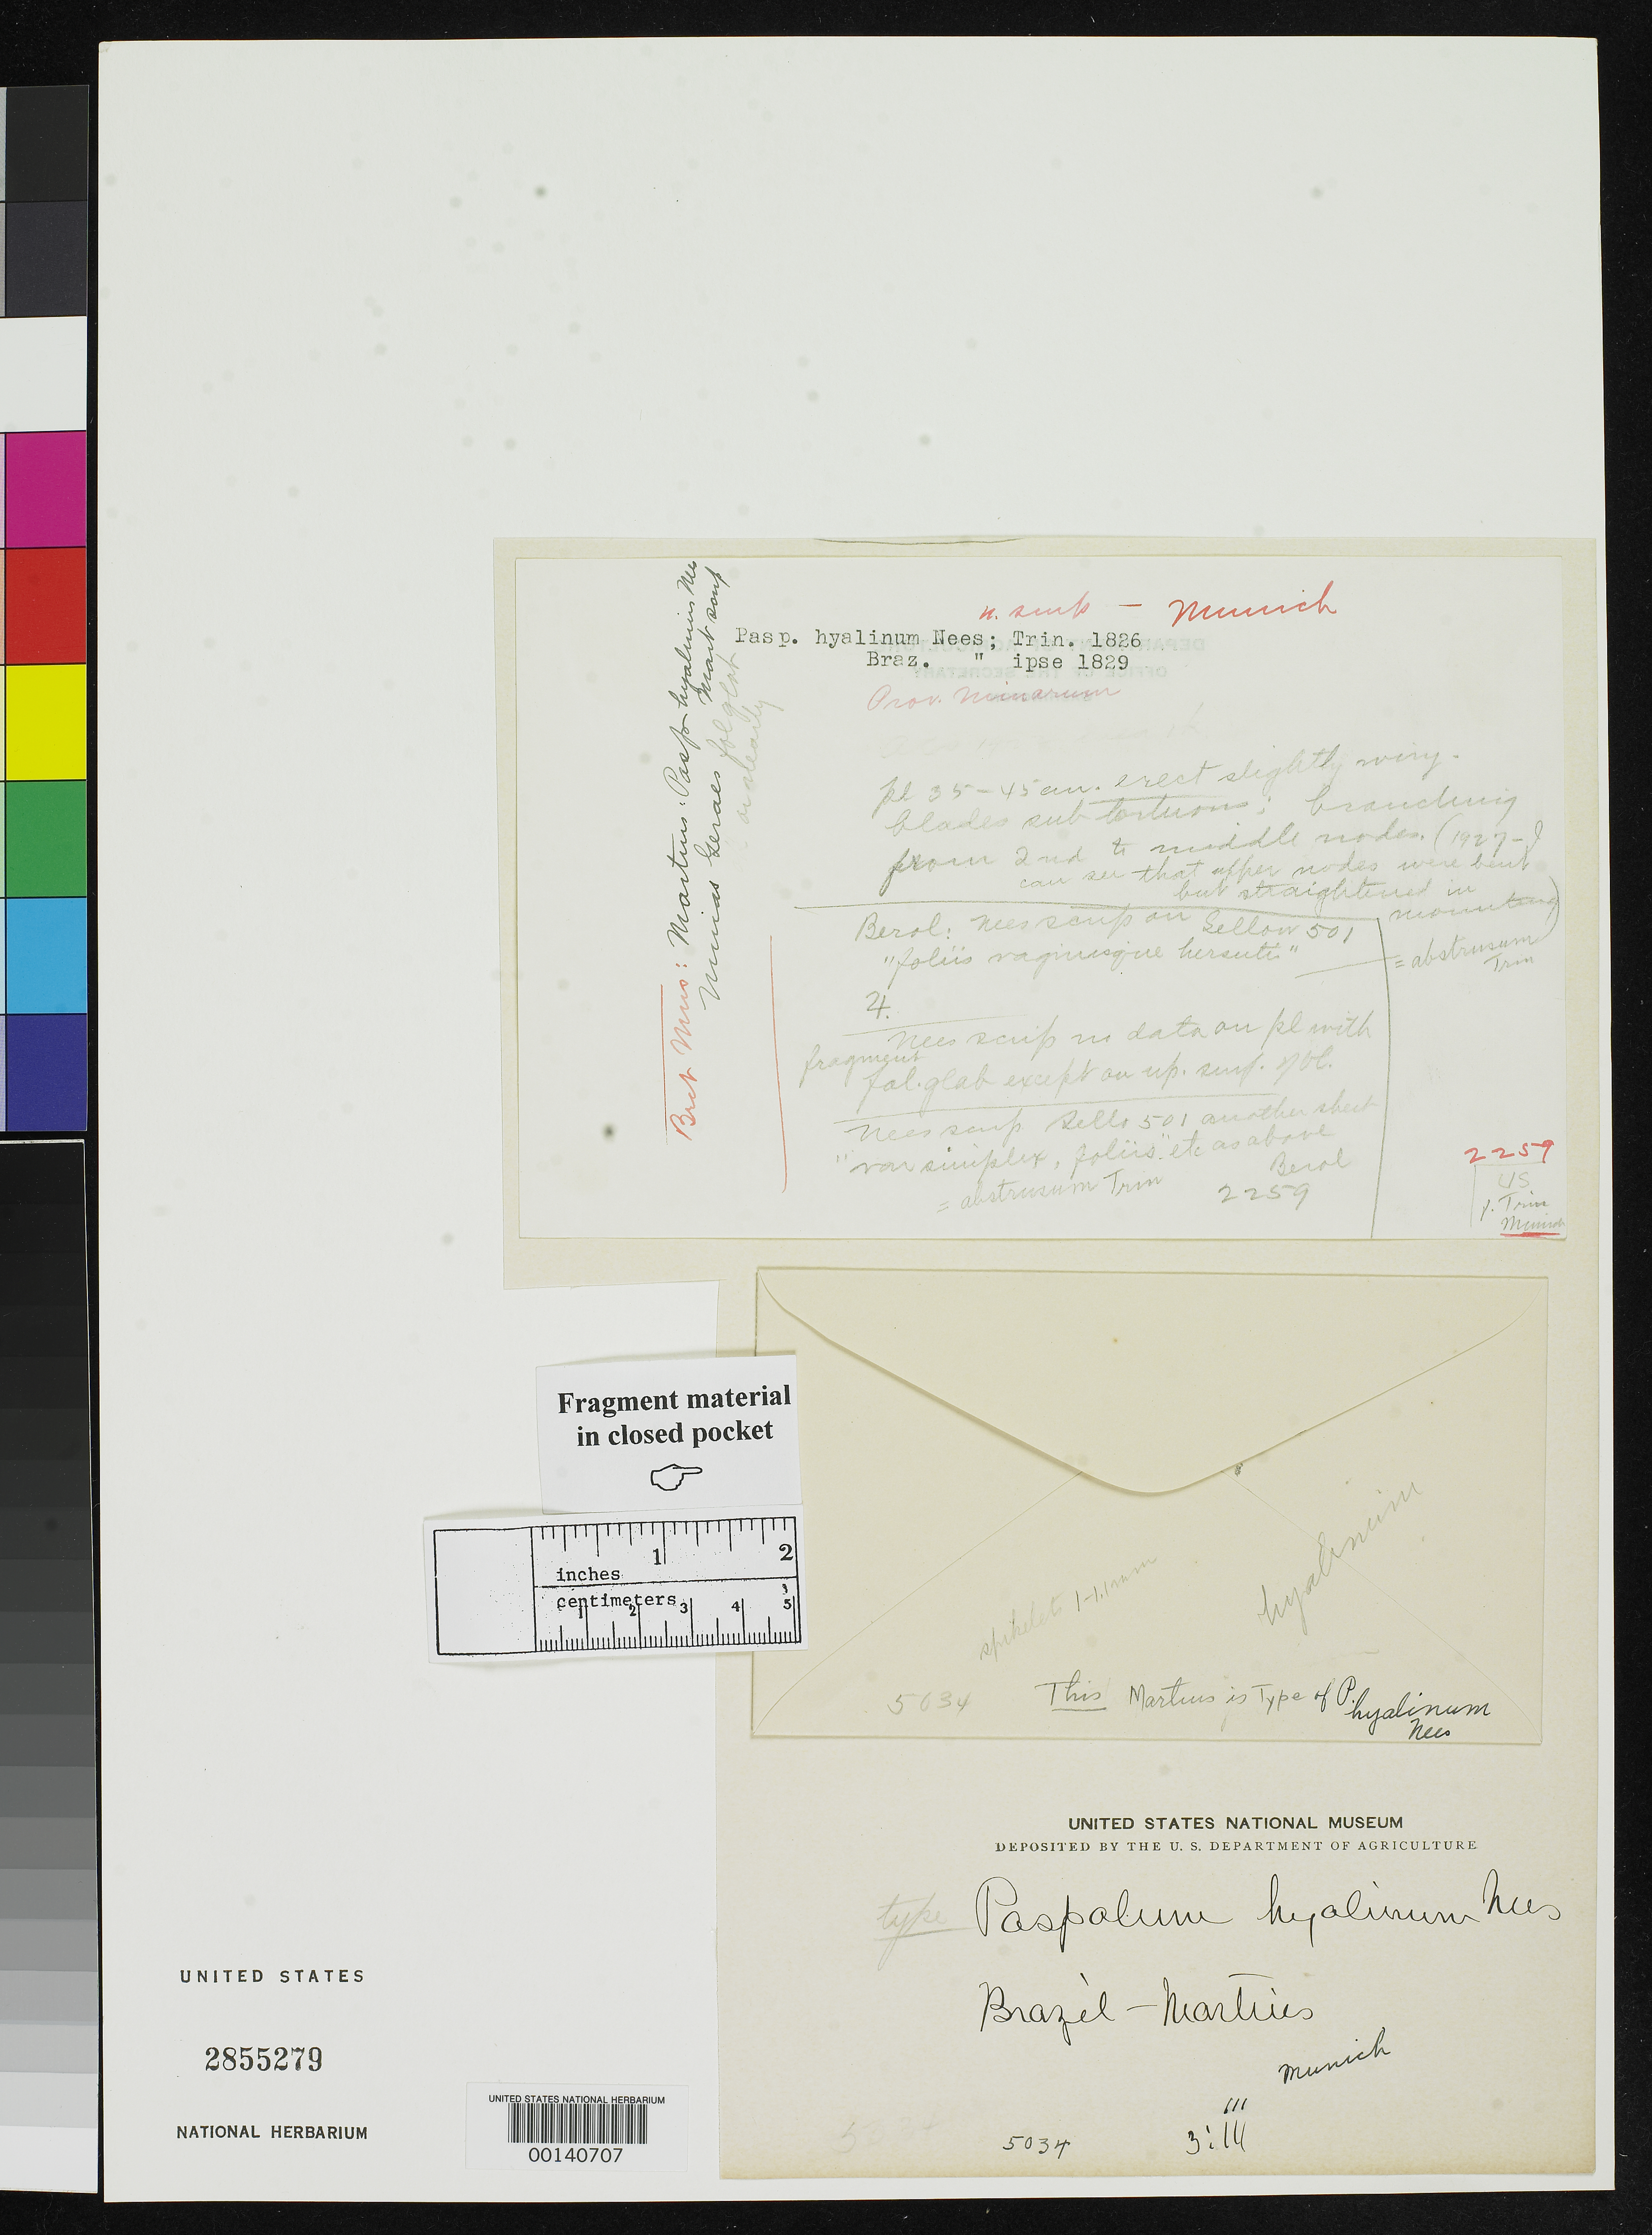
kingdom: Plantae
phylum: Tracheophyta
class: Liliopsida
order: Poales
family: Poaceae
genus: Paspalum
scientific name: Paspalum hyalinum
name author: Nees in Mart.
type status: Type Fragment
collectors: C. F. Martius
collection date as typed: Jul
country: Brazil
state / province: Minas Gerais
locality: Formigas and Serra do Gram Mogul.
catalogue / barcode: US 2855279